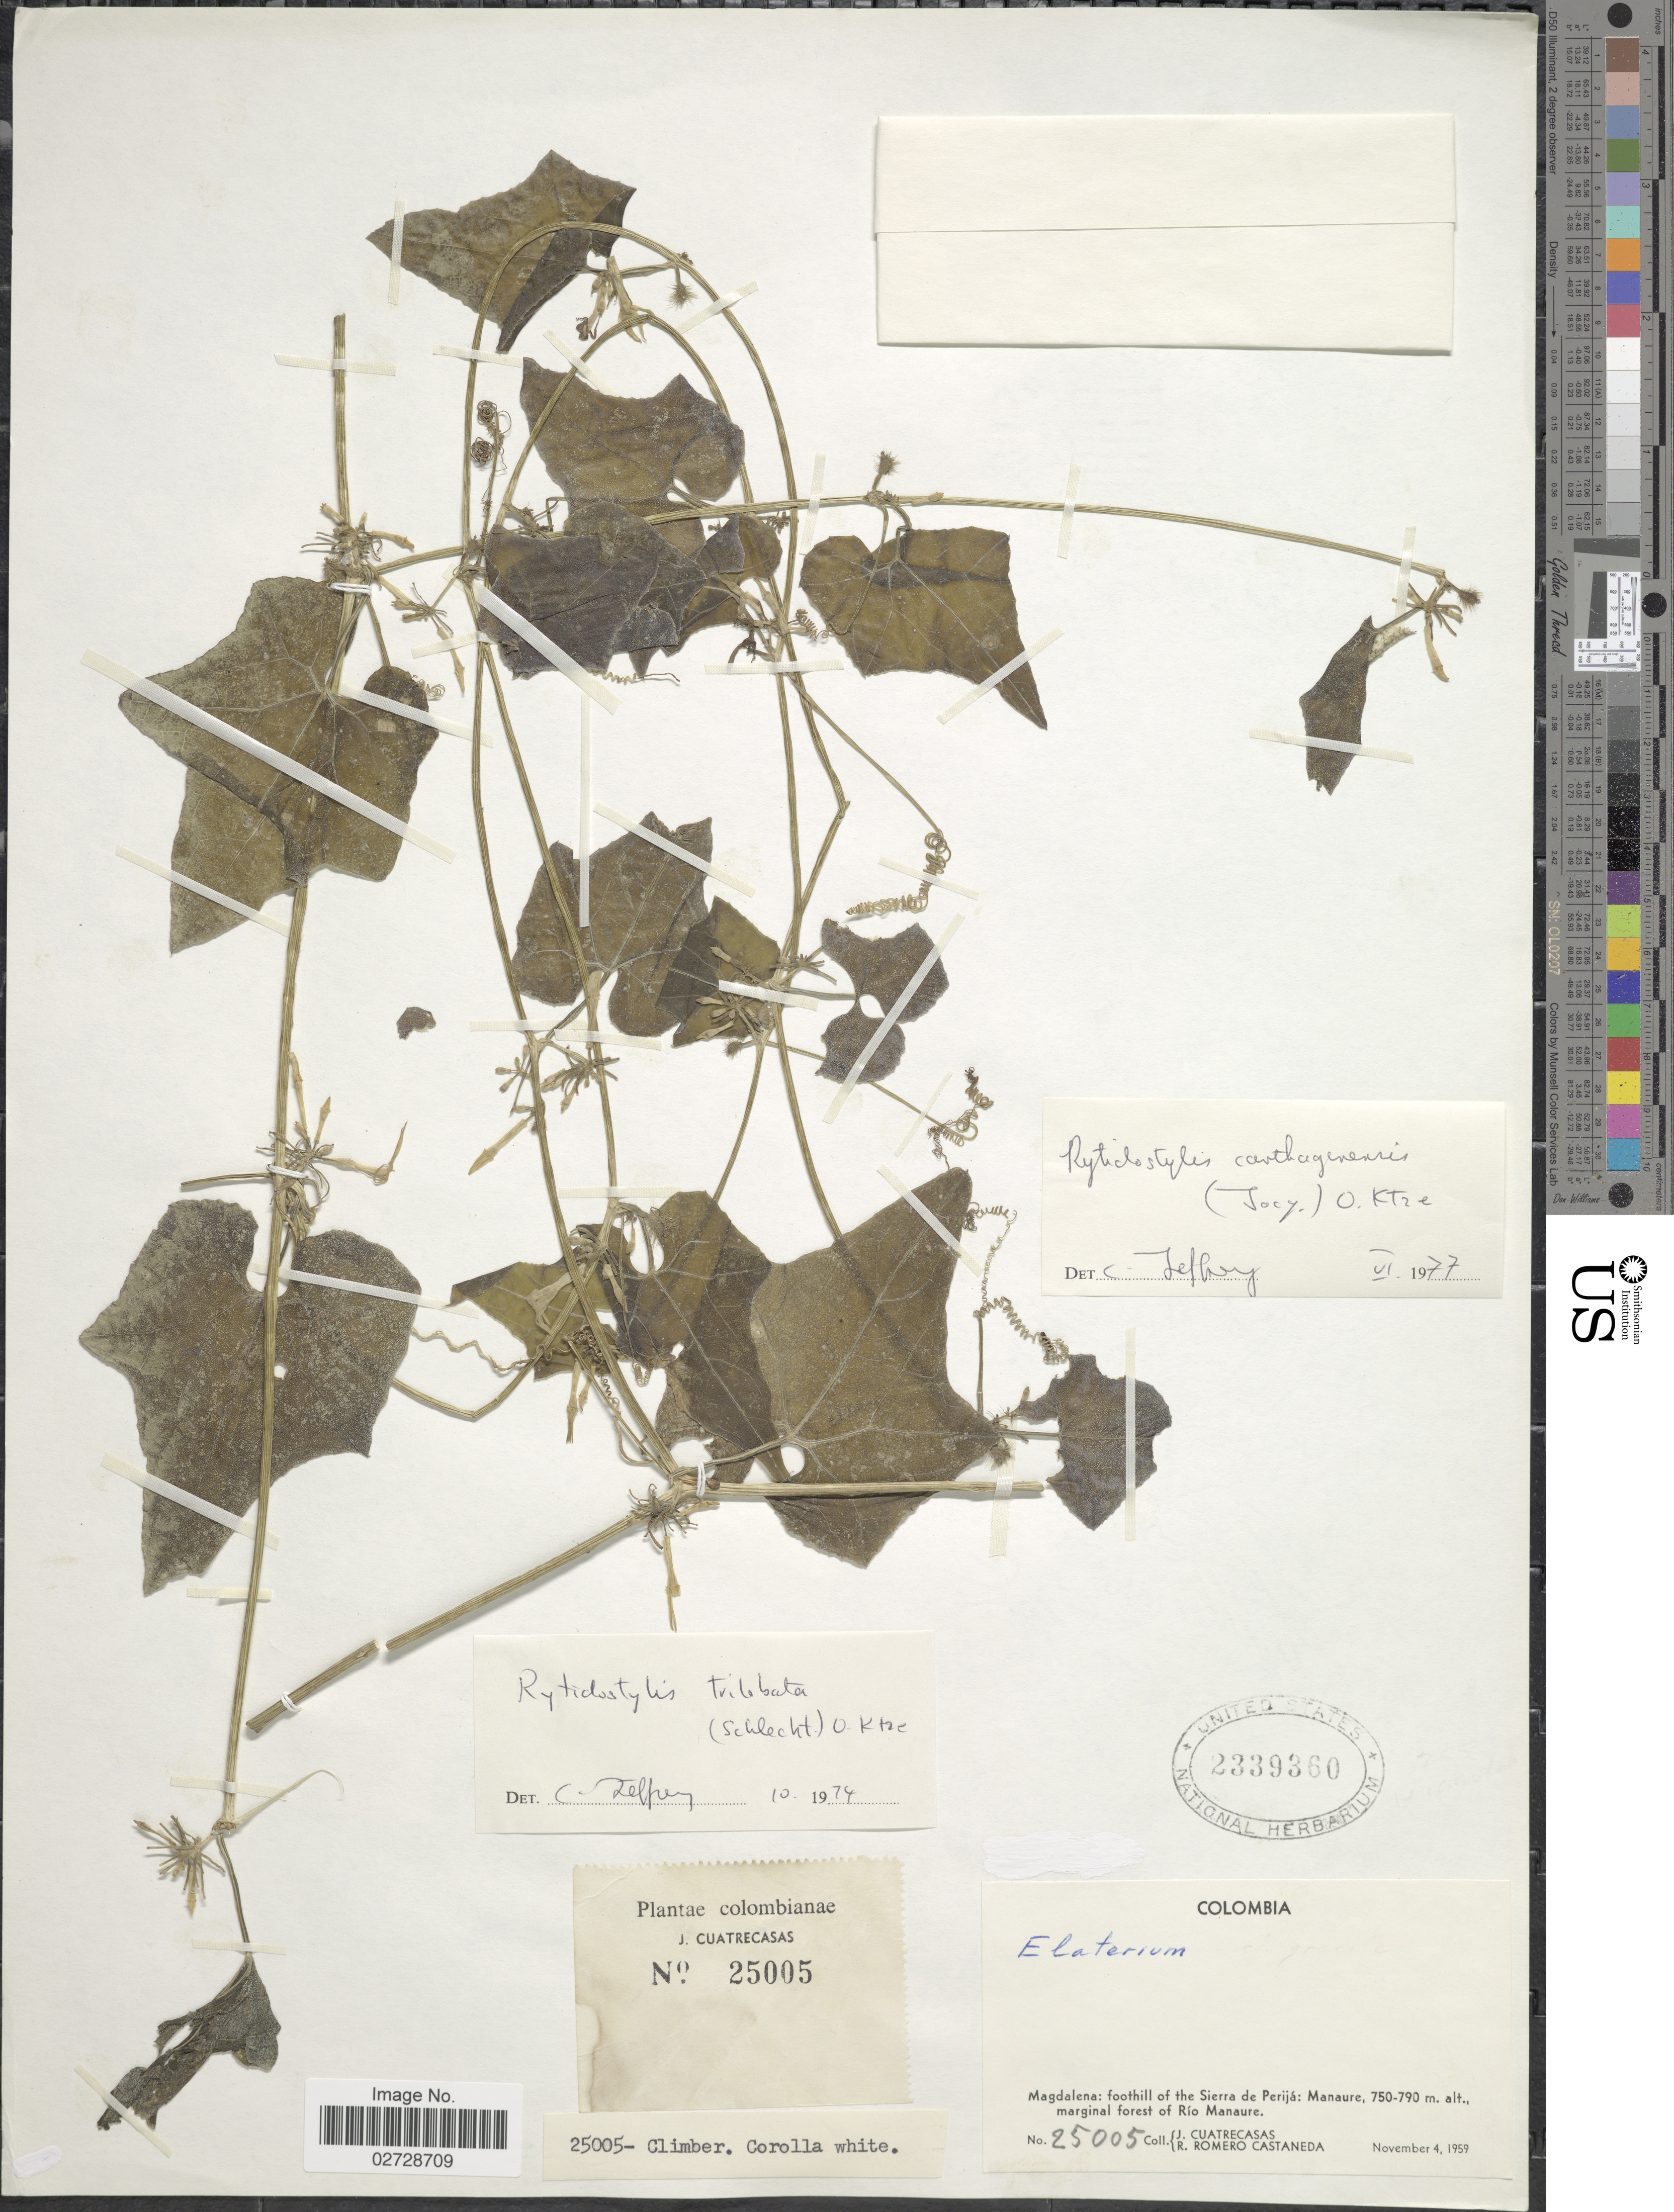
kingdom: Plantae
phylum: Tracheophyta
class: Magnoliopsida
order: Cucurbitales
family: Cucurbitaceae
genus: Cyclanthera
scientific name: Cyclanthera carthagenensis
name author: (Jacq.) H. Schaef. & S.S. Renner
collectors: J. Cuatrecasas & R. Romero Castañeda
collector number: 25005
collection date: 1959-11-04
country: Colombia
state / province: Magdalena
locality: Foothill of the Sierra de Perijá: Manaure, marginal forest of Río Manaure.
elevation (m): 750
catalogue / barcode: US 2339360